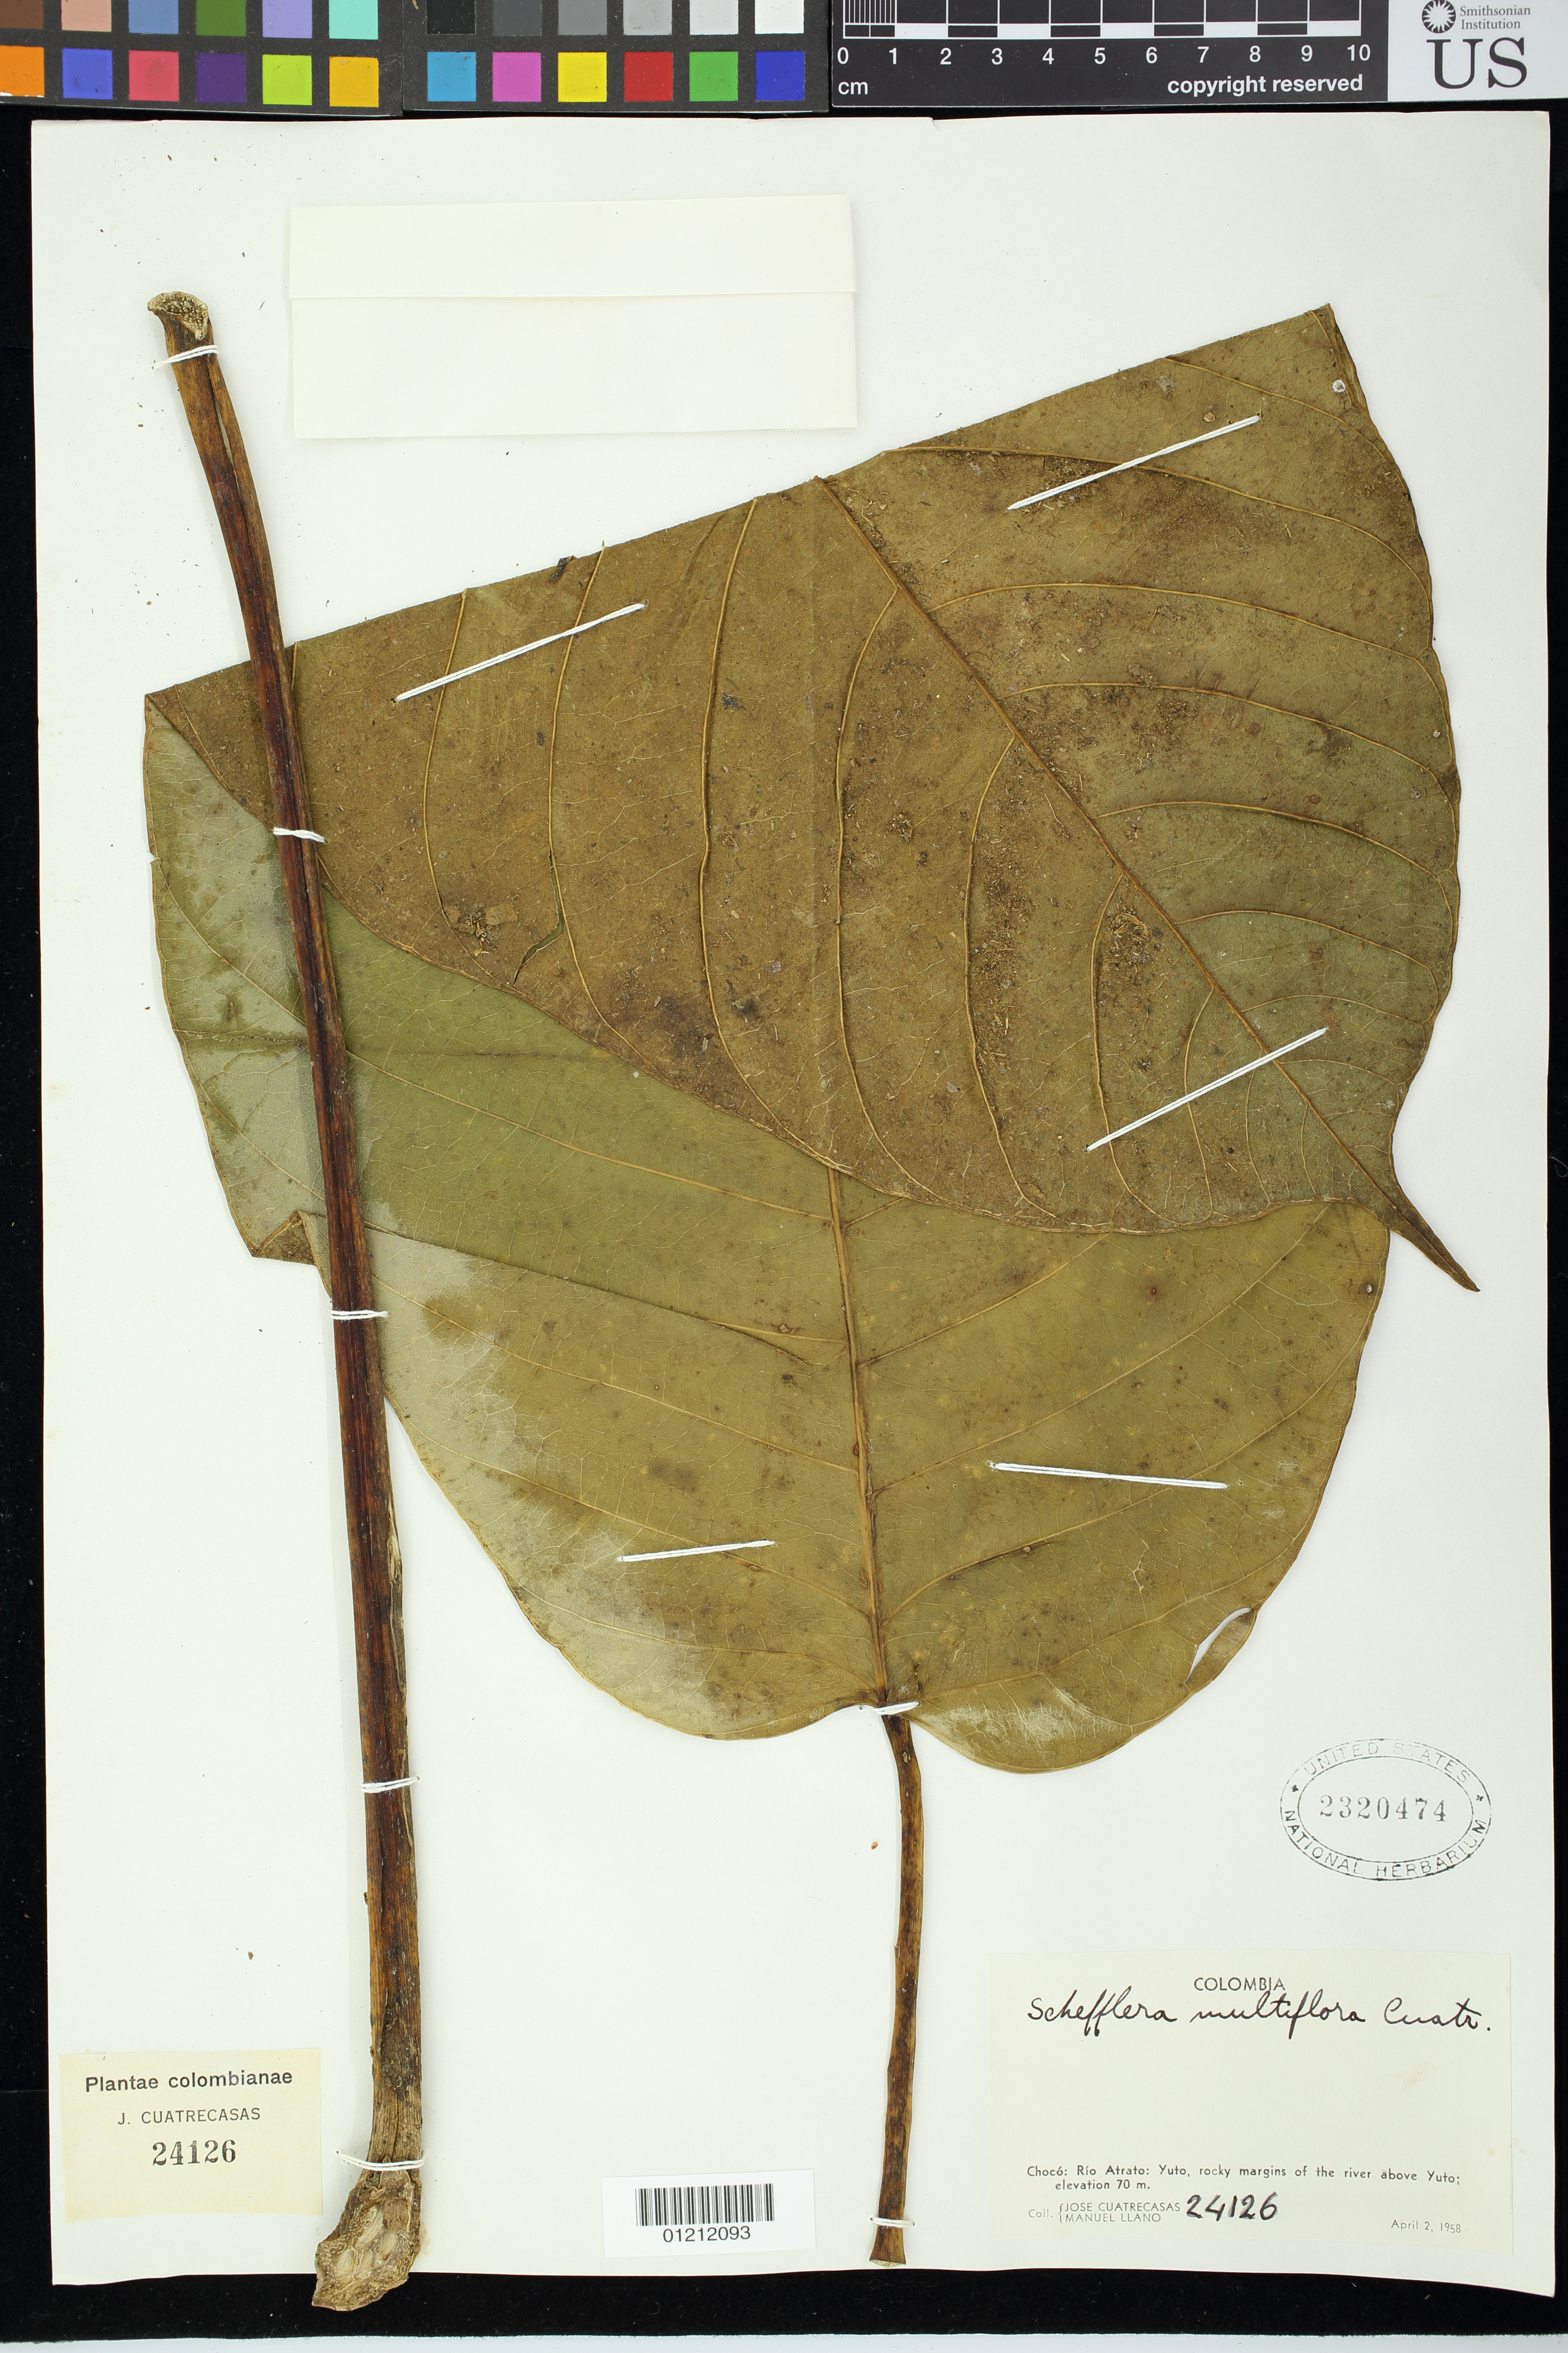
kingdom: Plantae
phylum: Tracheophyta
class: Magnoliopsida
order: Apiales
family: Araliaceae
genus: Schefflera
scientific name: Schefflera sp.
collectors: J. Cuatrecasas & M. d. Llano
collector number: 24126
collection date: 1958-04-02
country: Colombia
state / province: Chocó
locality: Chocó: Río Atrato: Yuto, rocky margins of the river above Yuto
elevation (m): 70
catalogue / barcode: US 2320474